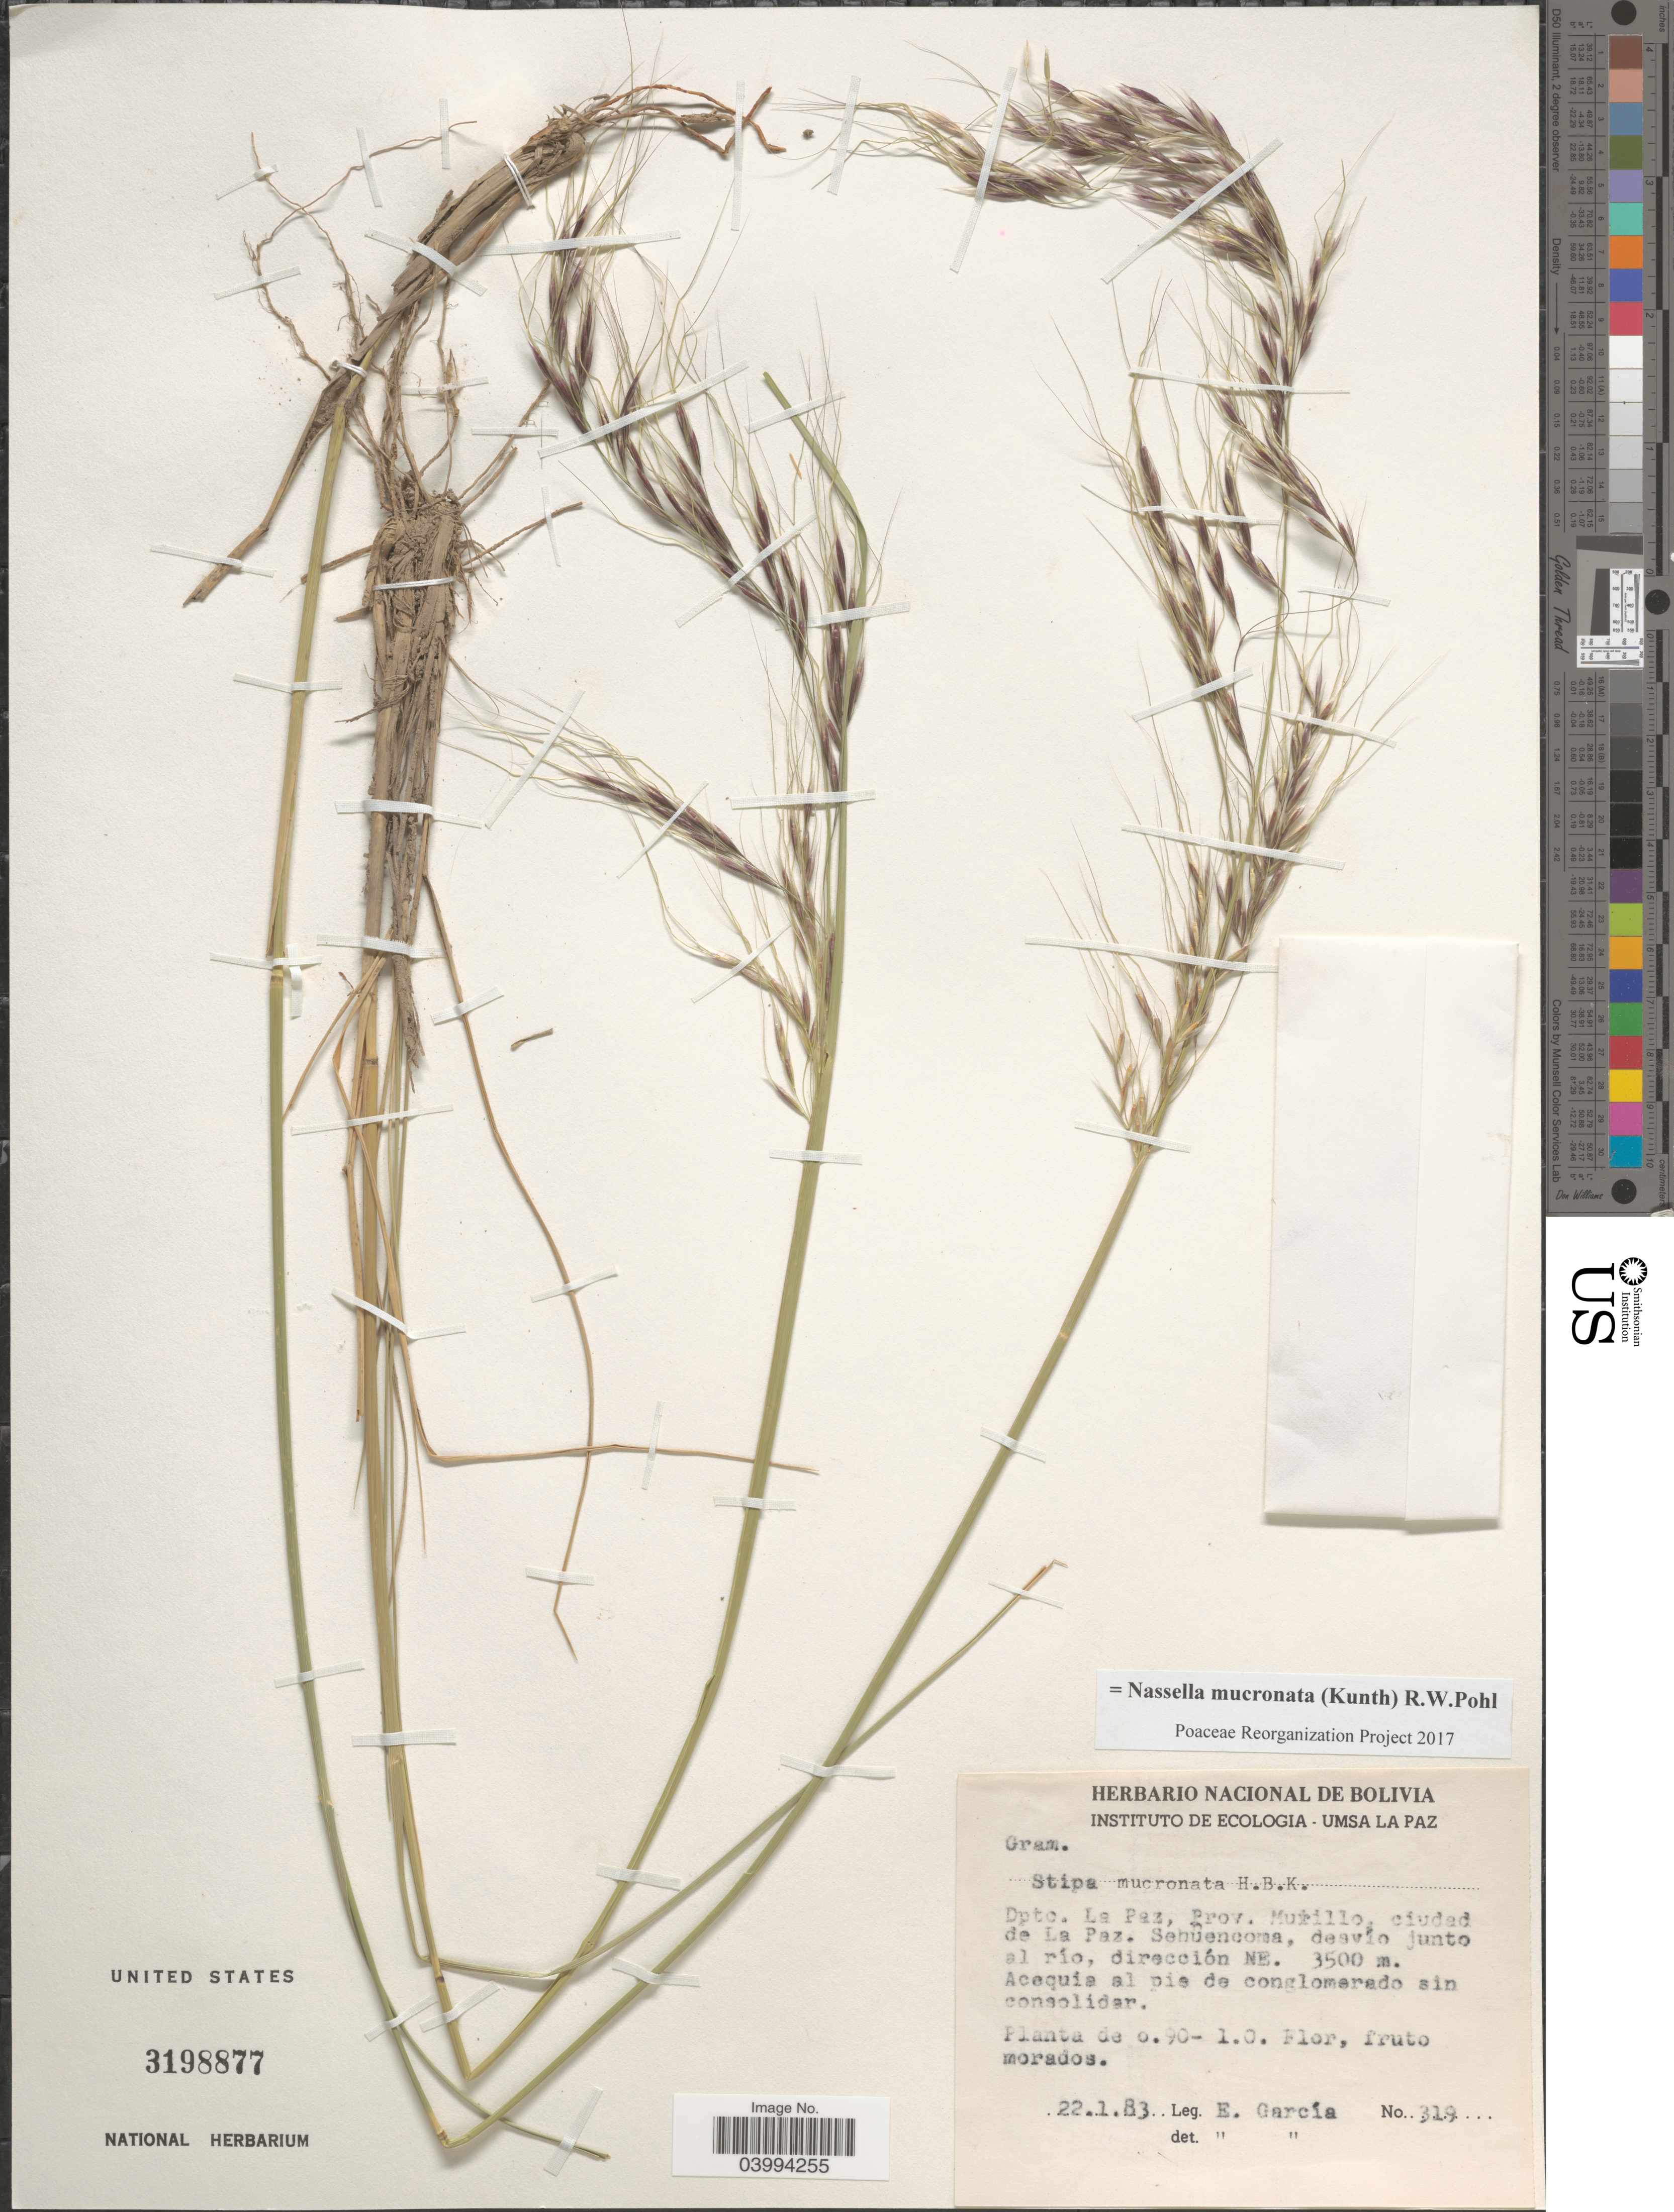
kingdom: Plantae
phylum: Tracheophyta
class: Liliopsida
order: Poales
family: Poaceae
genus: Nassella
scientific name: Nassella mucronata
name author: (Kunth) R.W. Pohl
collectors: E. Garcia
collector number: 319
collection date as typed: Transcribed d/m/y: 22/1/83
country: Bolivia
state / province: La Paz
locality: Dpto. La Paz, Prov. Murillo, ciudad de La Paz. Sehuencoma, desvío junto al río, dirección NE.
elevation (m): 3500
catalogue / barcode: US 3198877